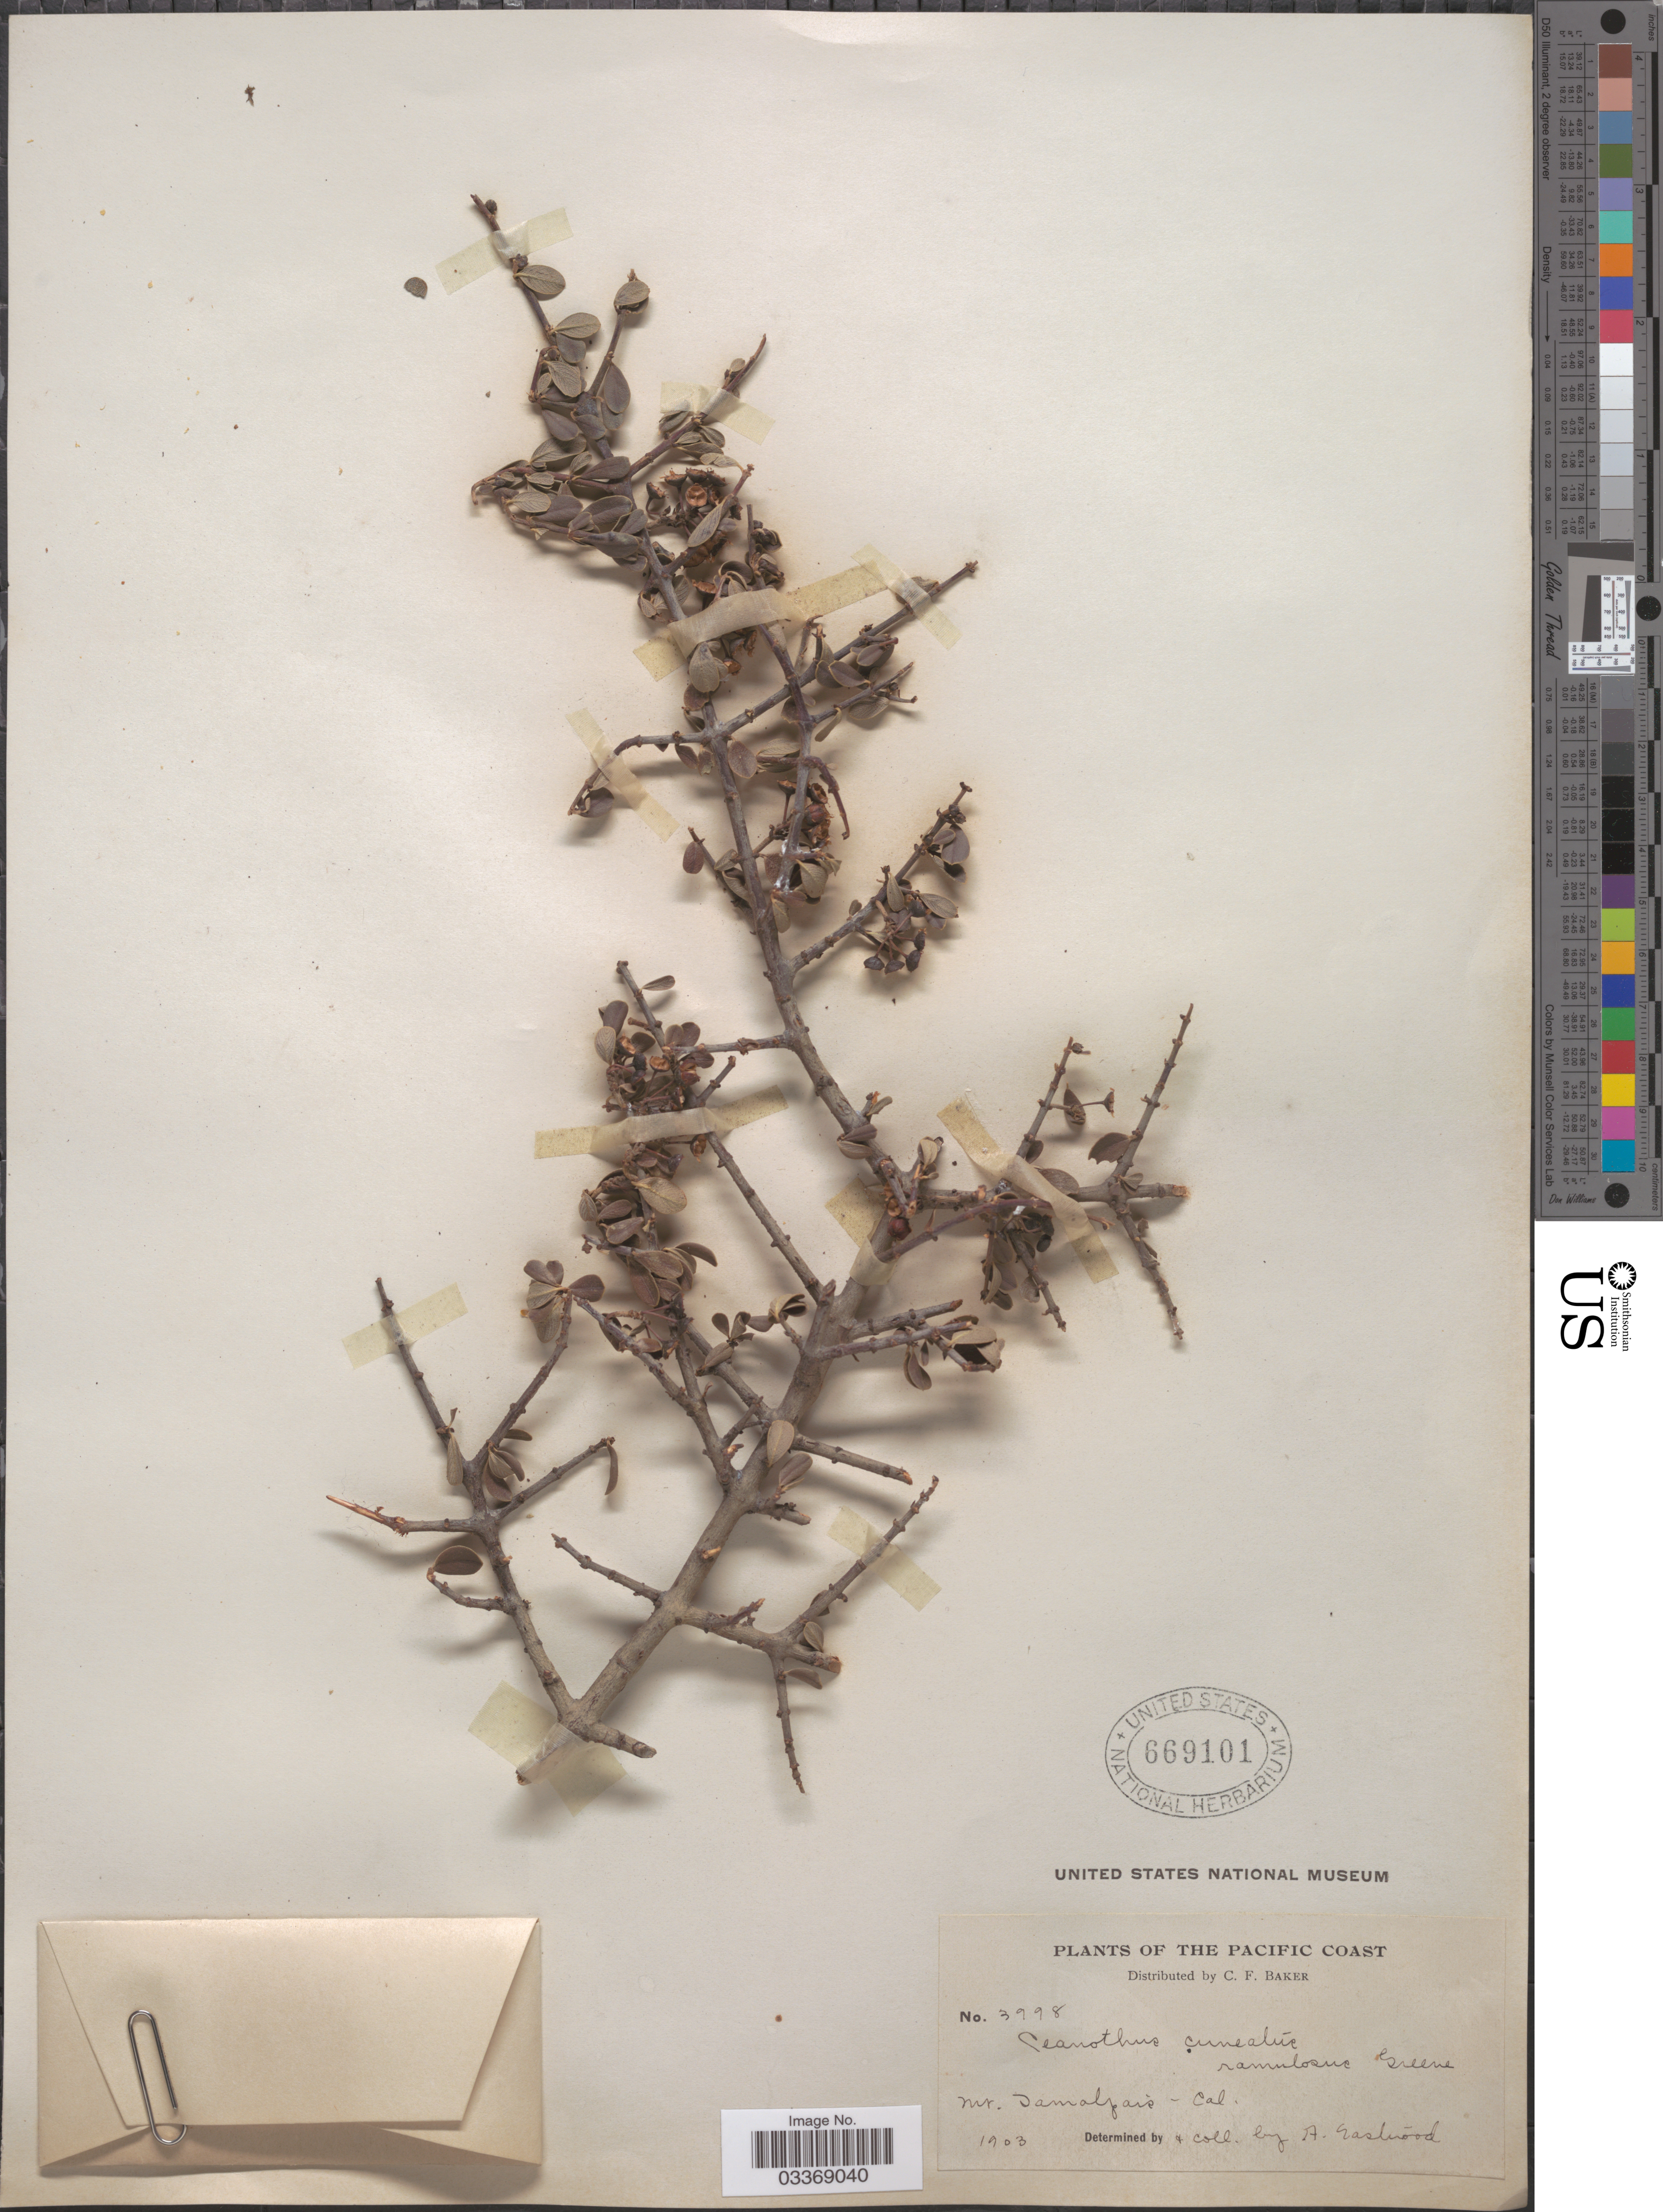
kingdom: Plantae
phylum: Tracheophyta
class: Magnoliopsida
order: Rosales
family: Rhamnaceae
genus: Ceanothus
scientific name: Ceanothus cuneatus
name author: (Hook.) Nutt.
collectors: A. Eastwood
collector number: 3998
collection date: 1903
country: United States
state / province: California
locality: The Pacific Coast. Mt. Tamalpais.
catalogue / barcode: US 669101